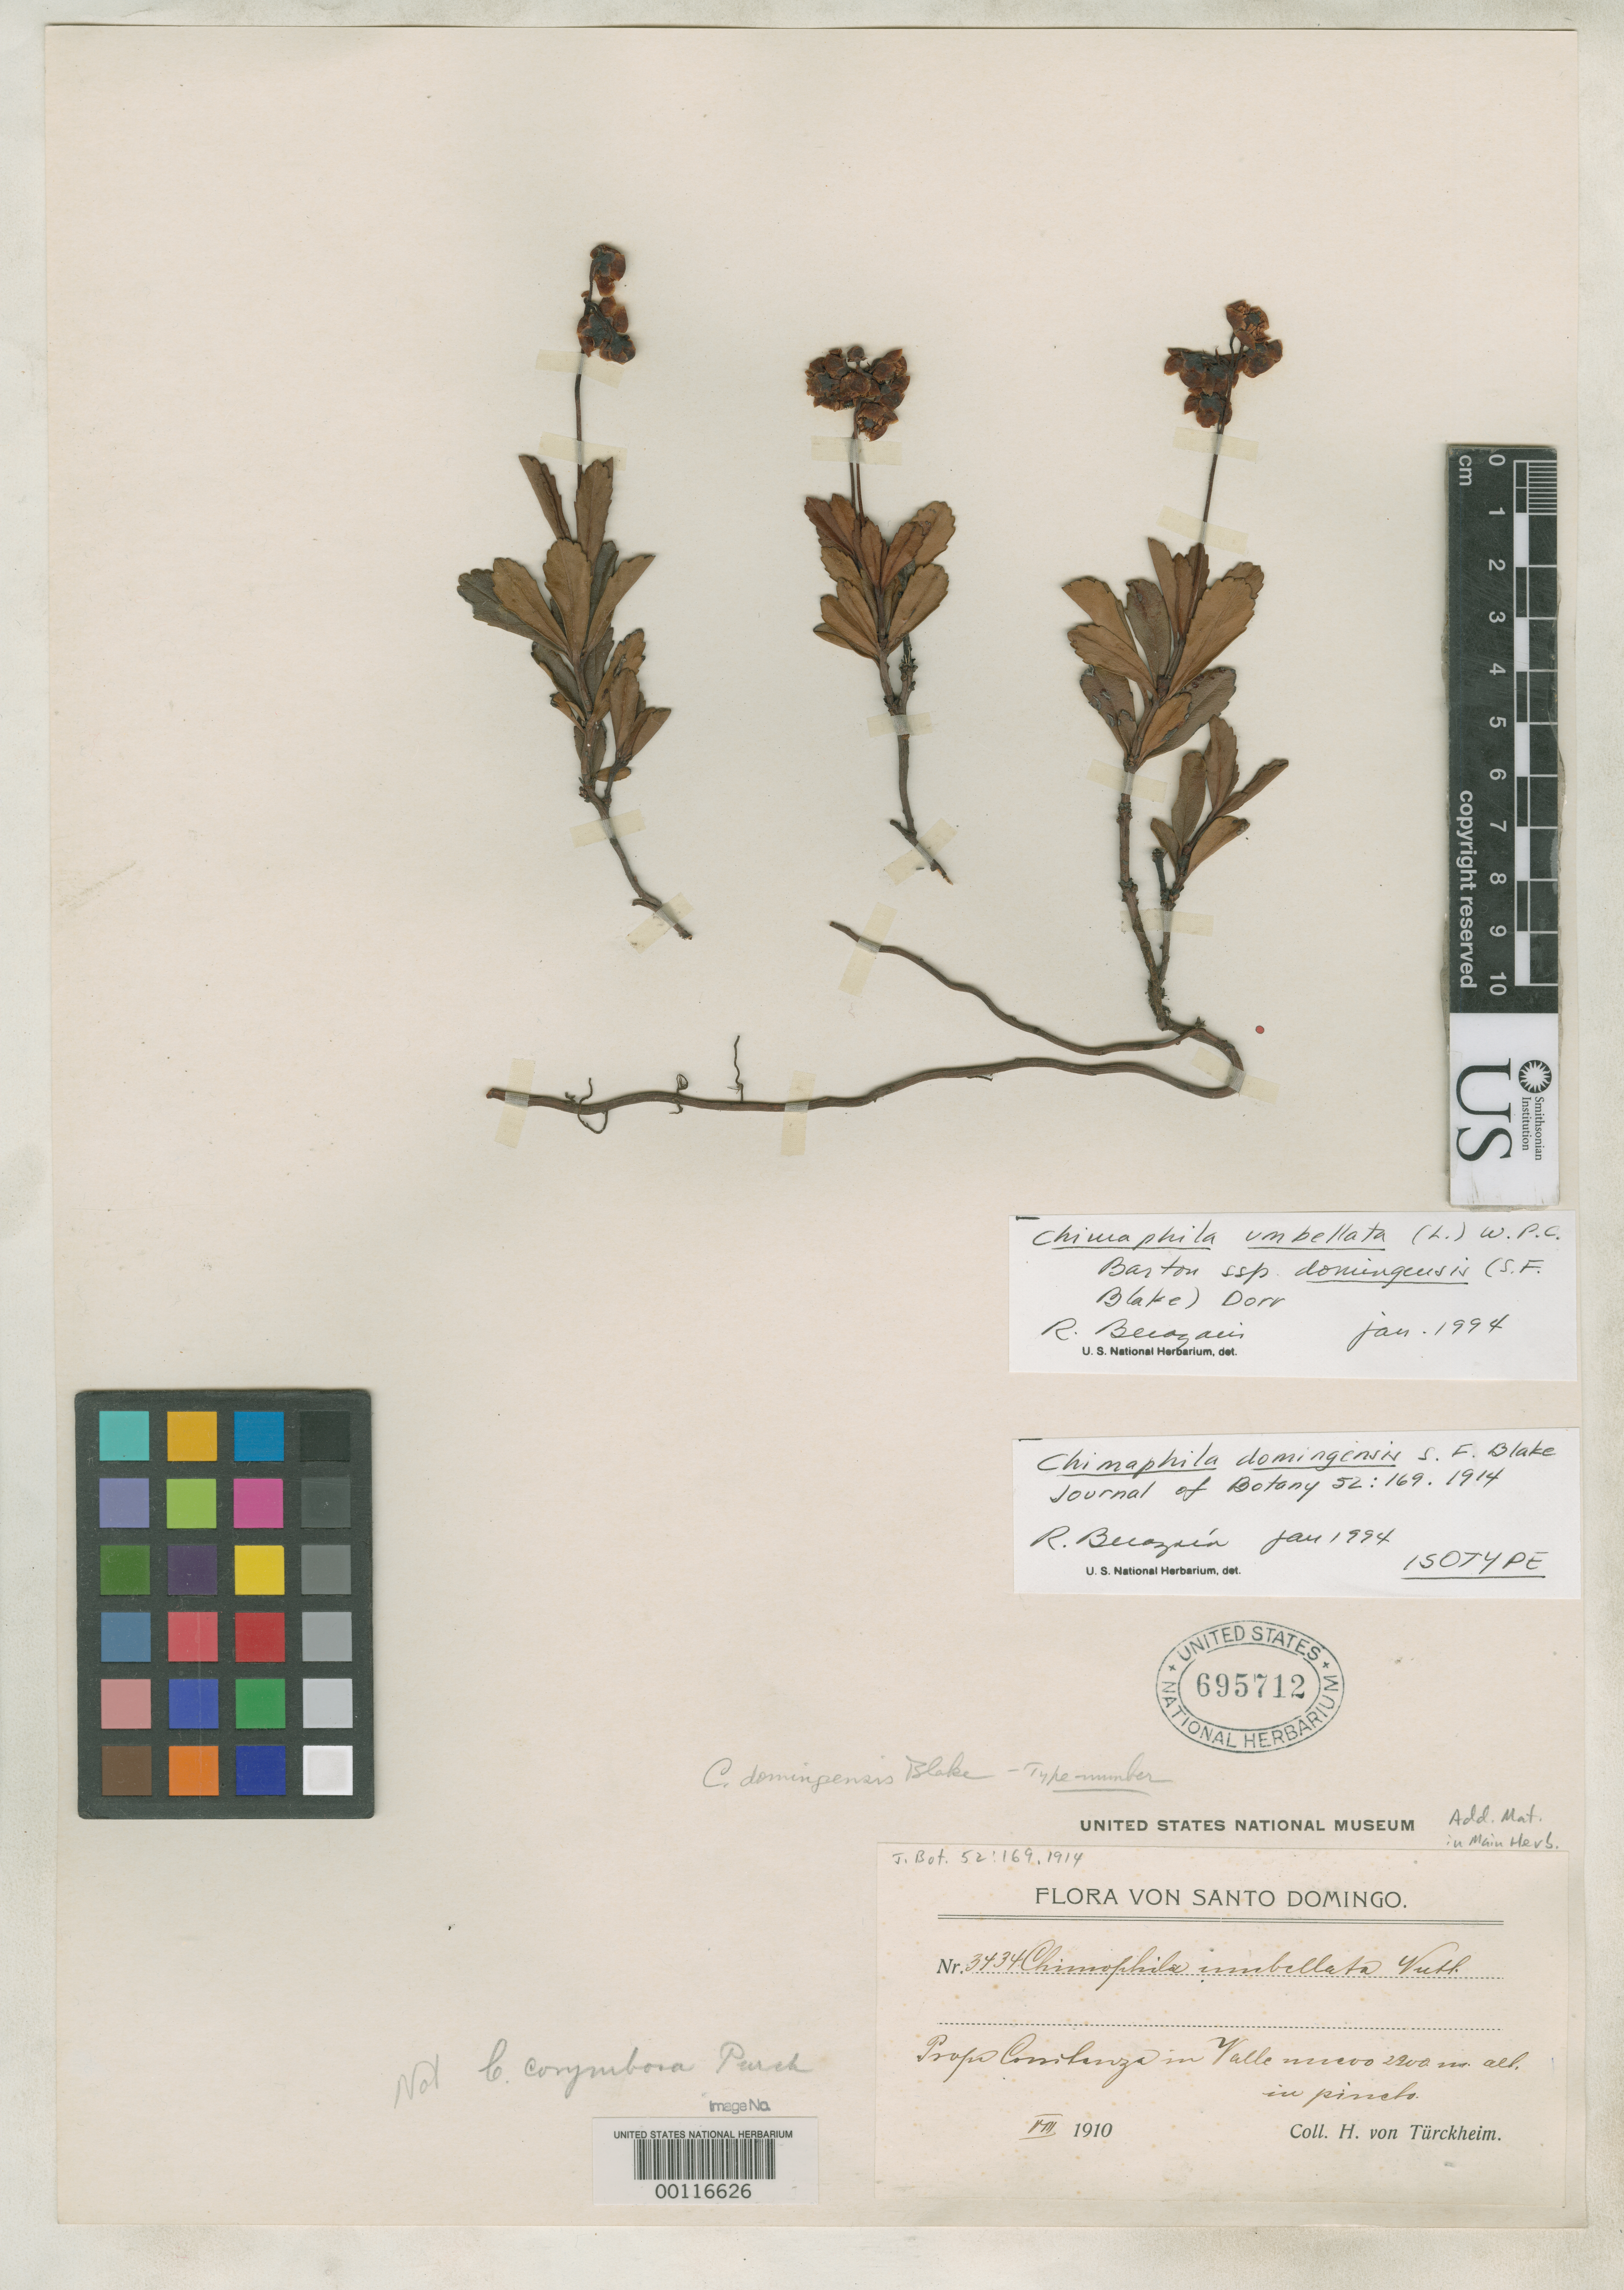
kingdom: Plantae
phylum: Tracheophyta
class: Magnoliopsida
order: Ericales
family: Ericaceae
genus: Chimaphila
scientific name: Chimaphila domingensis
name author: S.F. Blake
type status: Isotype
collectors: H. von Türckheim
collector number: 3434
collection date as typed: Aug 1910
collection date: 1910-08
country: Dominican Republic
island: Hispaniola Island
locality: Valley Nuevo, near Constanza.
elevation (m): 2200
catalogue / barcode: US 695712